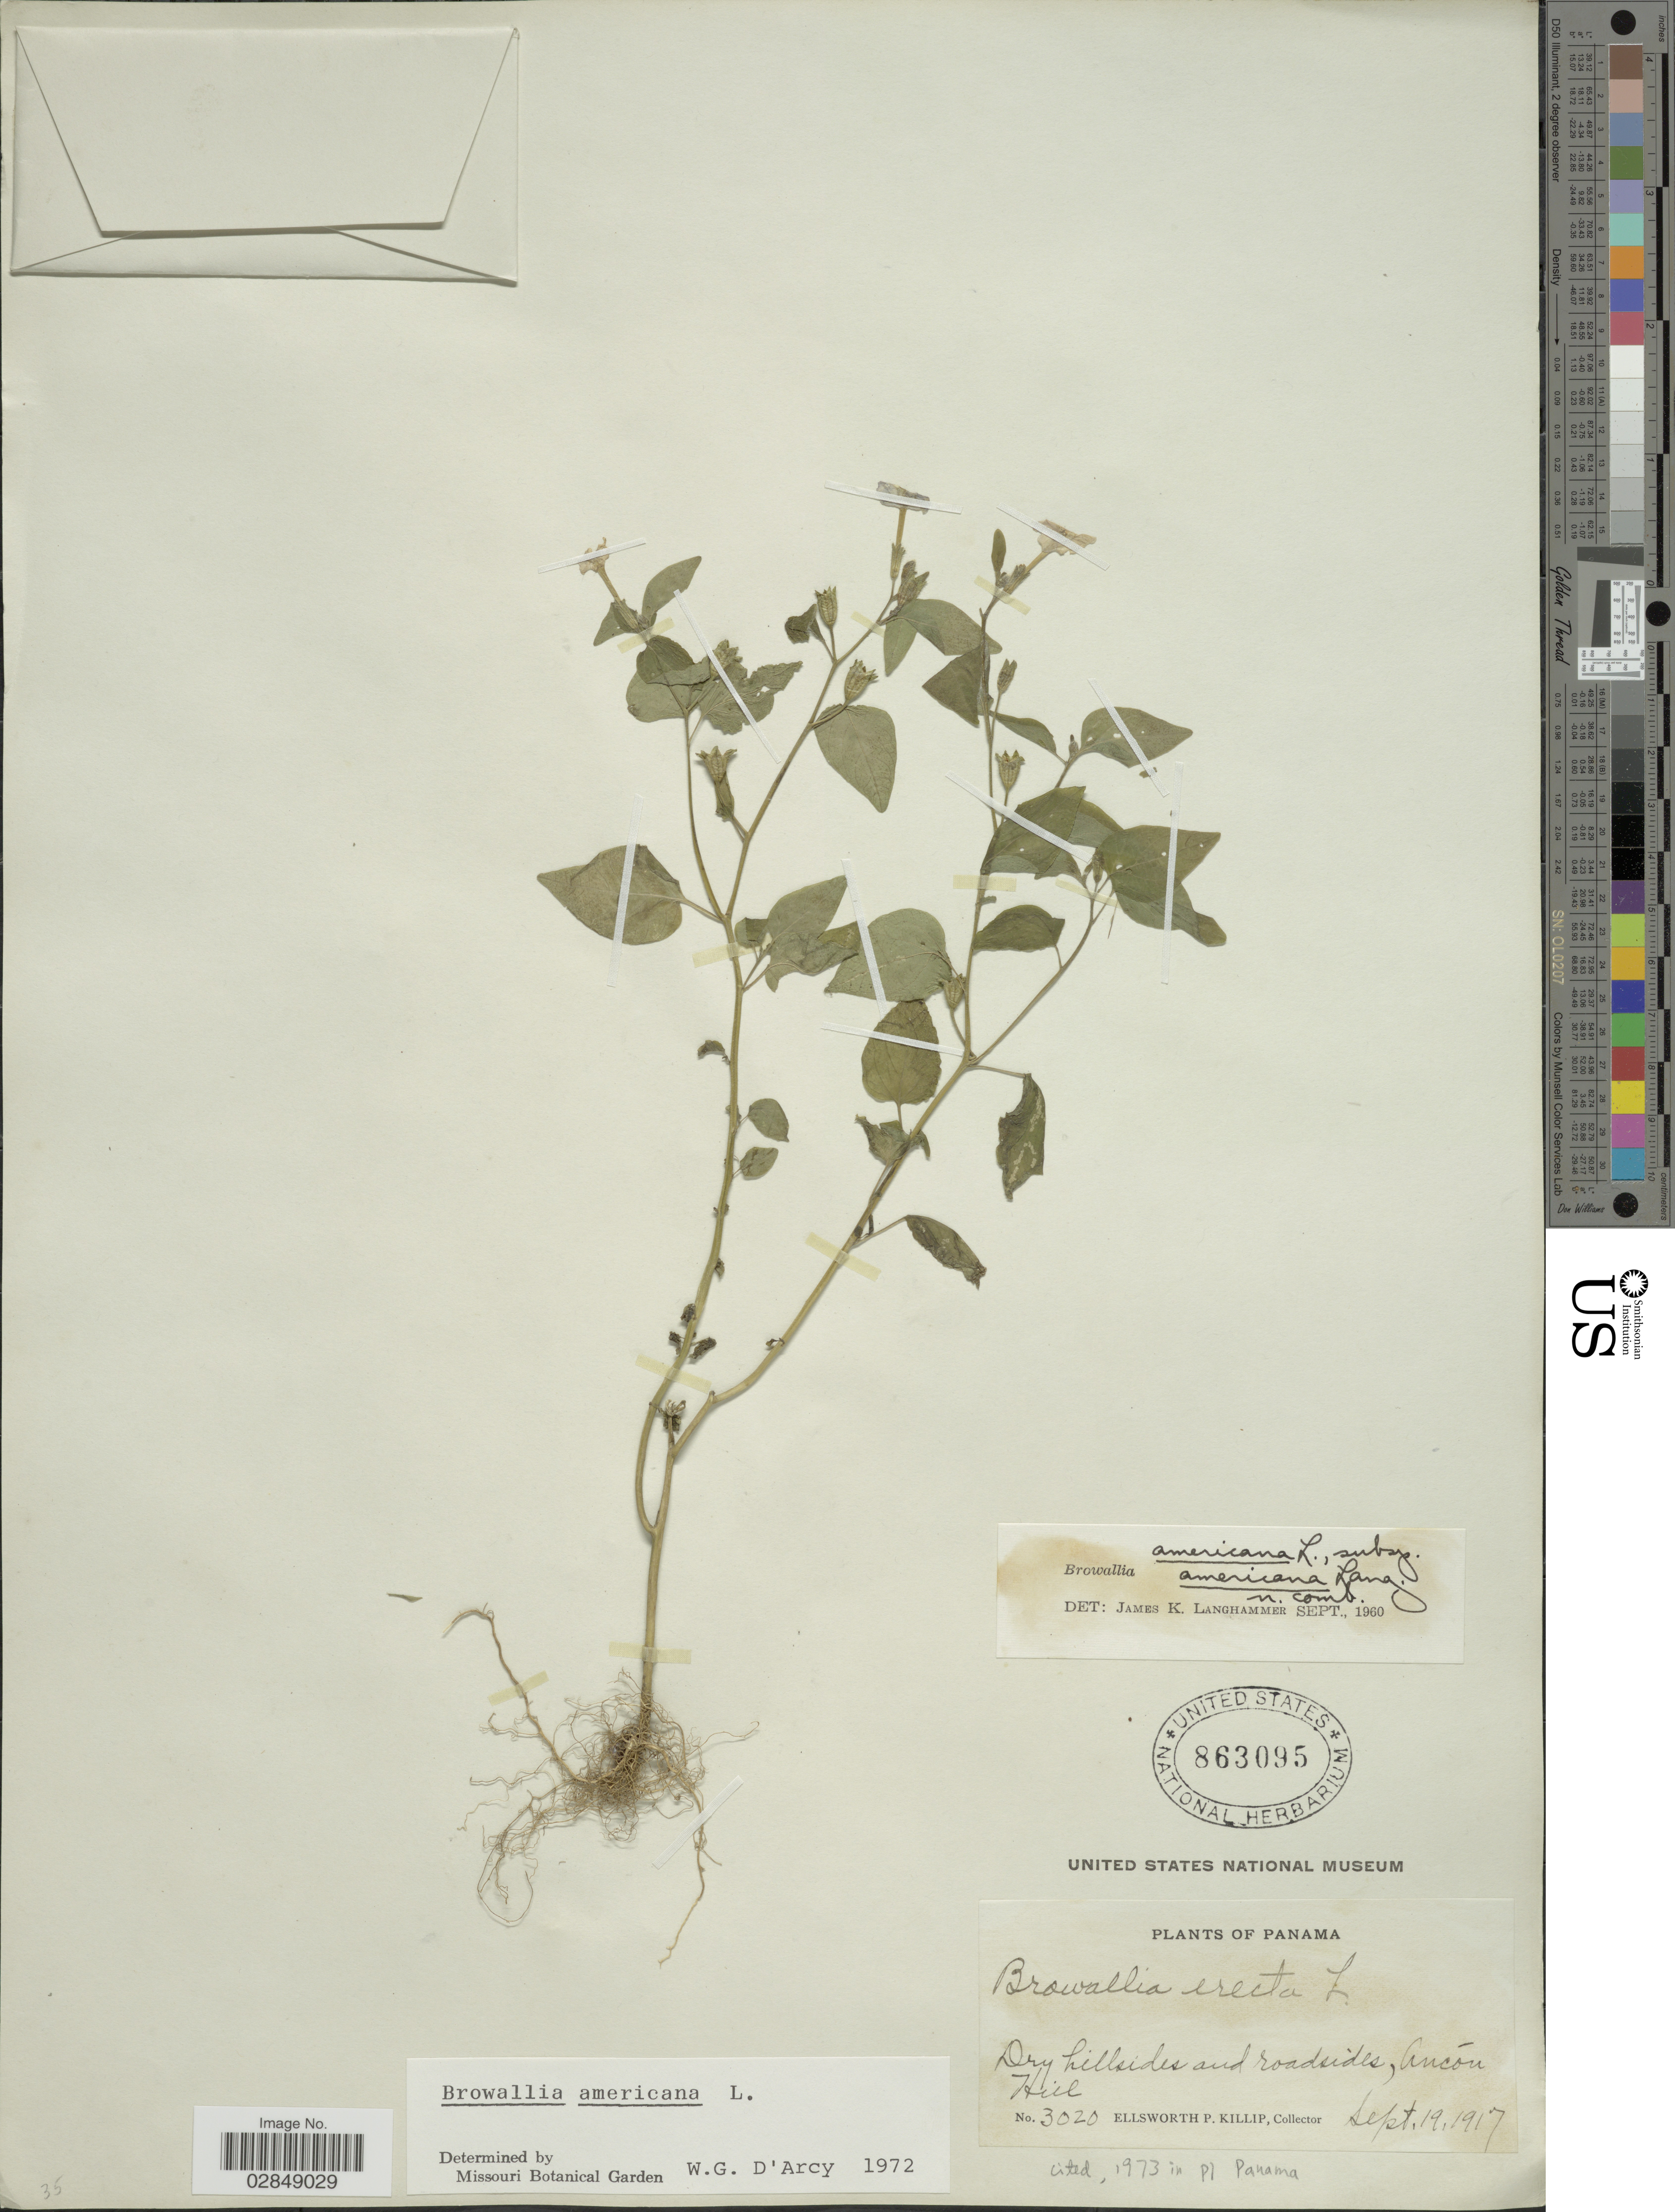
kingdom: Plantae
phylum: Tracheophyta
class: Magnoliopsida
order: Solanales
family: Solanaceae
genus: Browallia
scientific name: Browallia americana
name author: L.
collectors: E. P. Killip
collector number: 3020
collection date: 1917-09-19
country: Panama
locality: Ancón Hill.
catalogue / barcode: US 863095